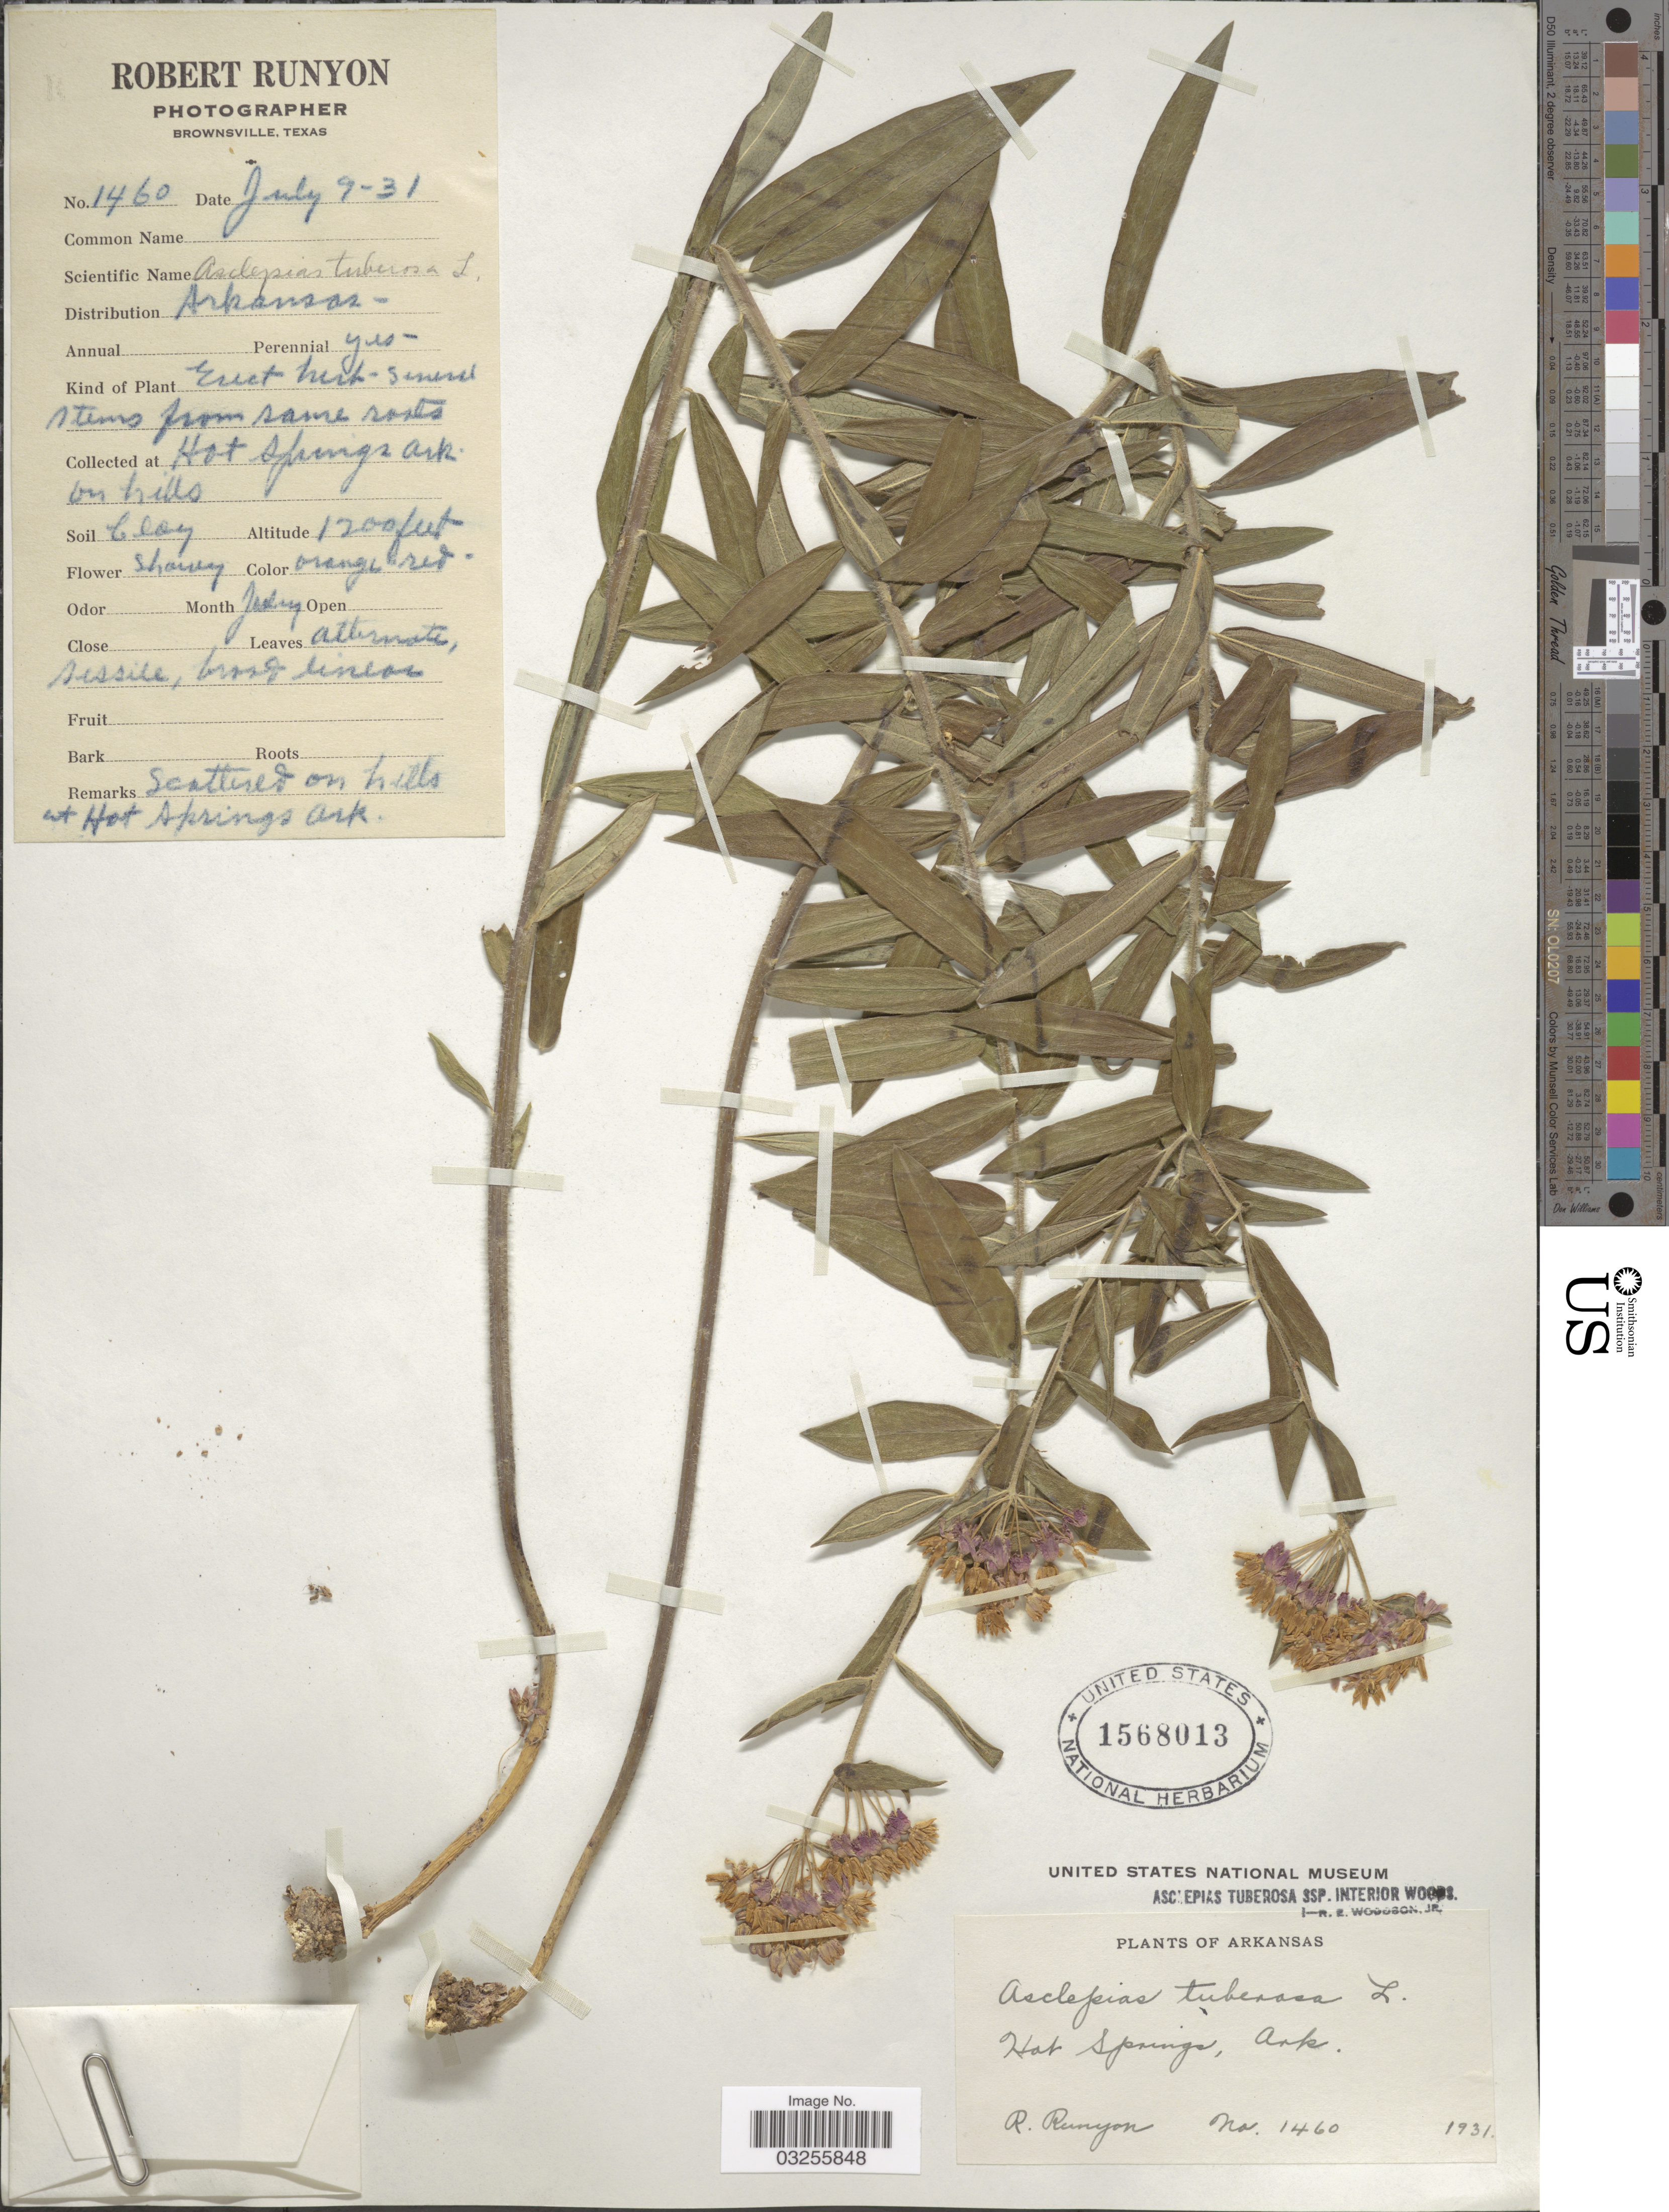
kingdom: Plantae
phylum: Tracheophyta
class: Magnoliopsida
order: Gentianales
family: Apocynaceae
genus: Asclepias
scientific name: Asclepias tuberosa subsp. interior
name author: Woodson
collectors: R. Runyon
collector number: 1460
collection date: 1931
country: United States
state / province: Arkansas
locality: Hot Springs.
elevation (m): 366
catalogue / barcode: US 1568013